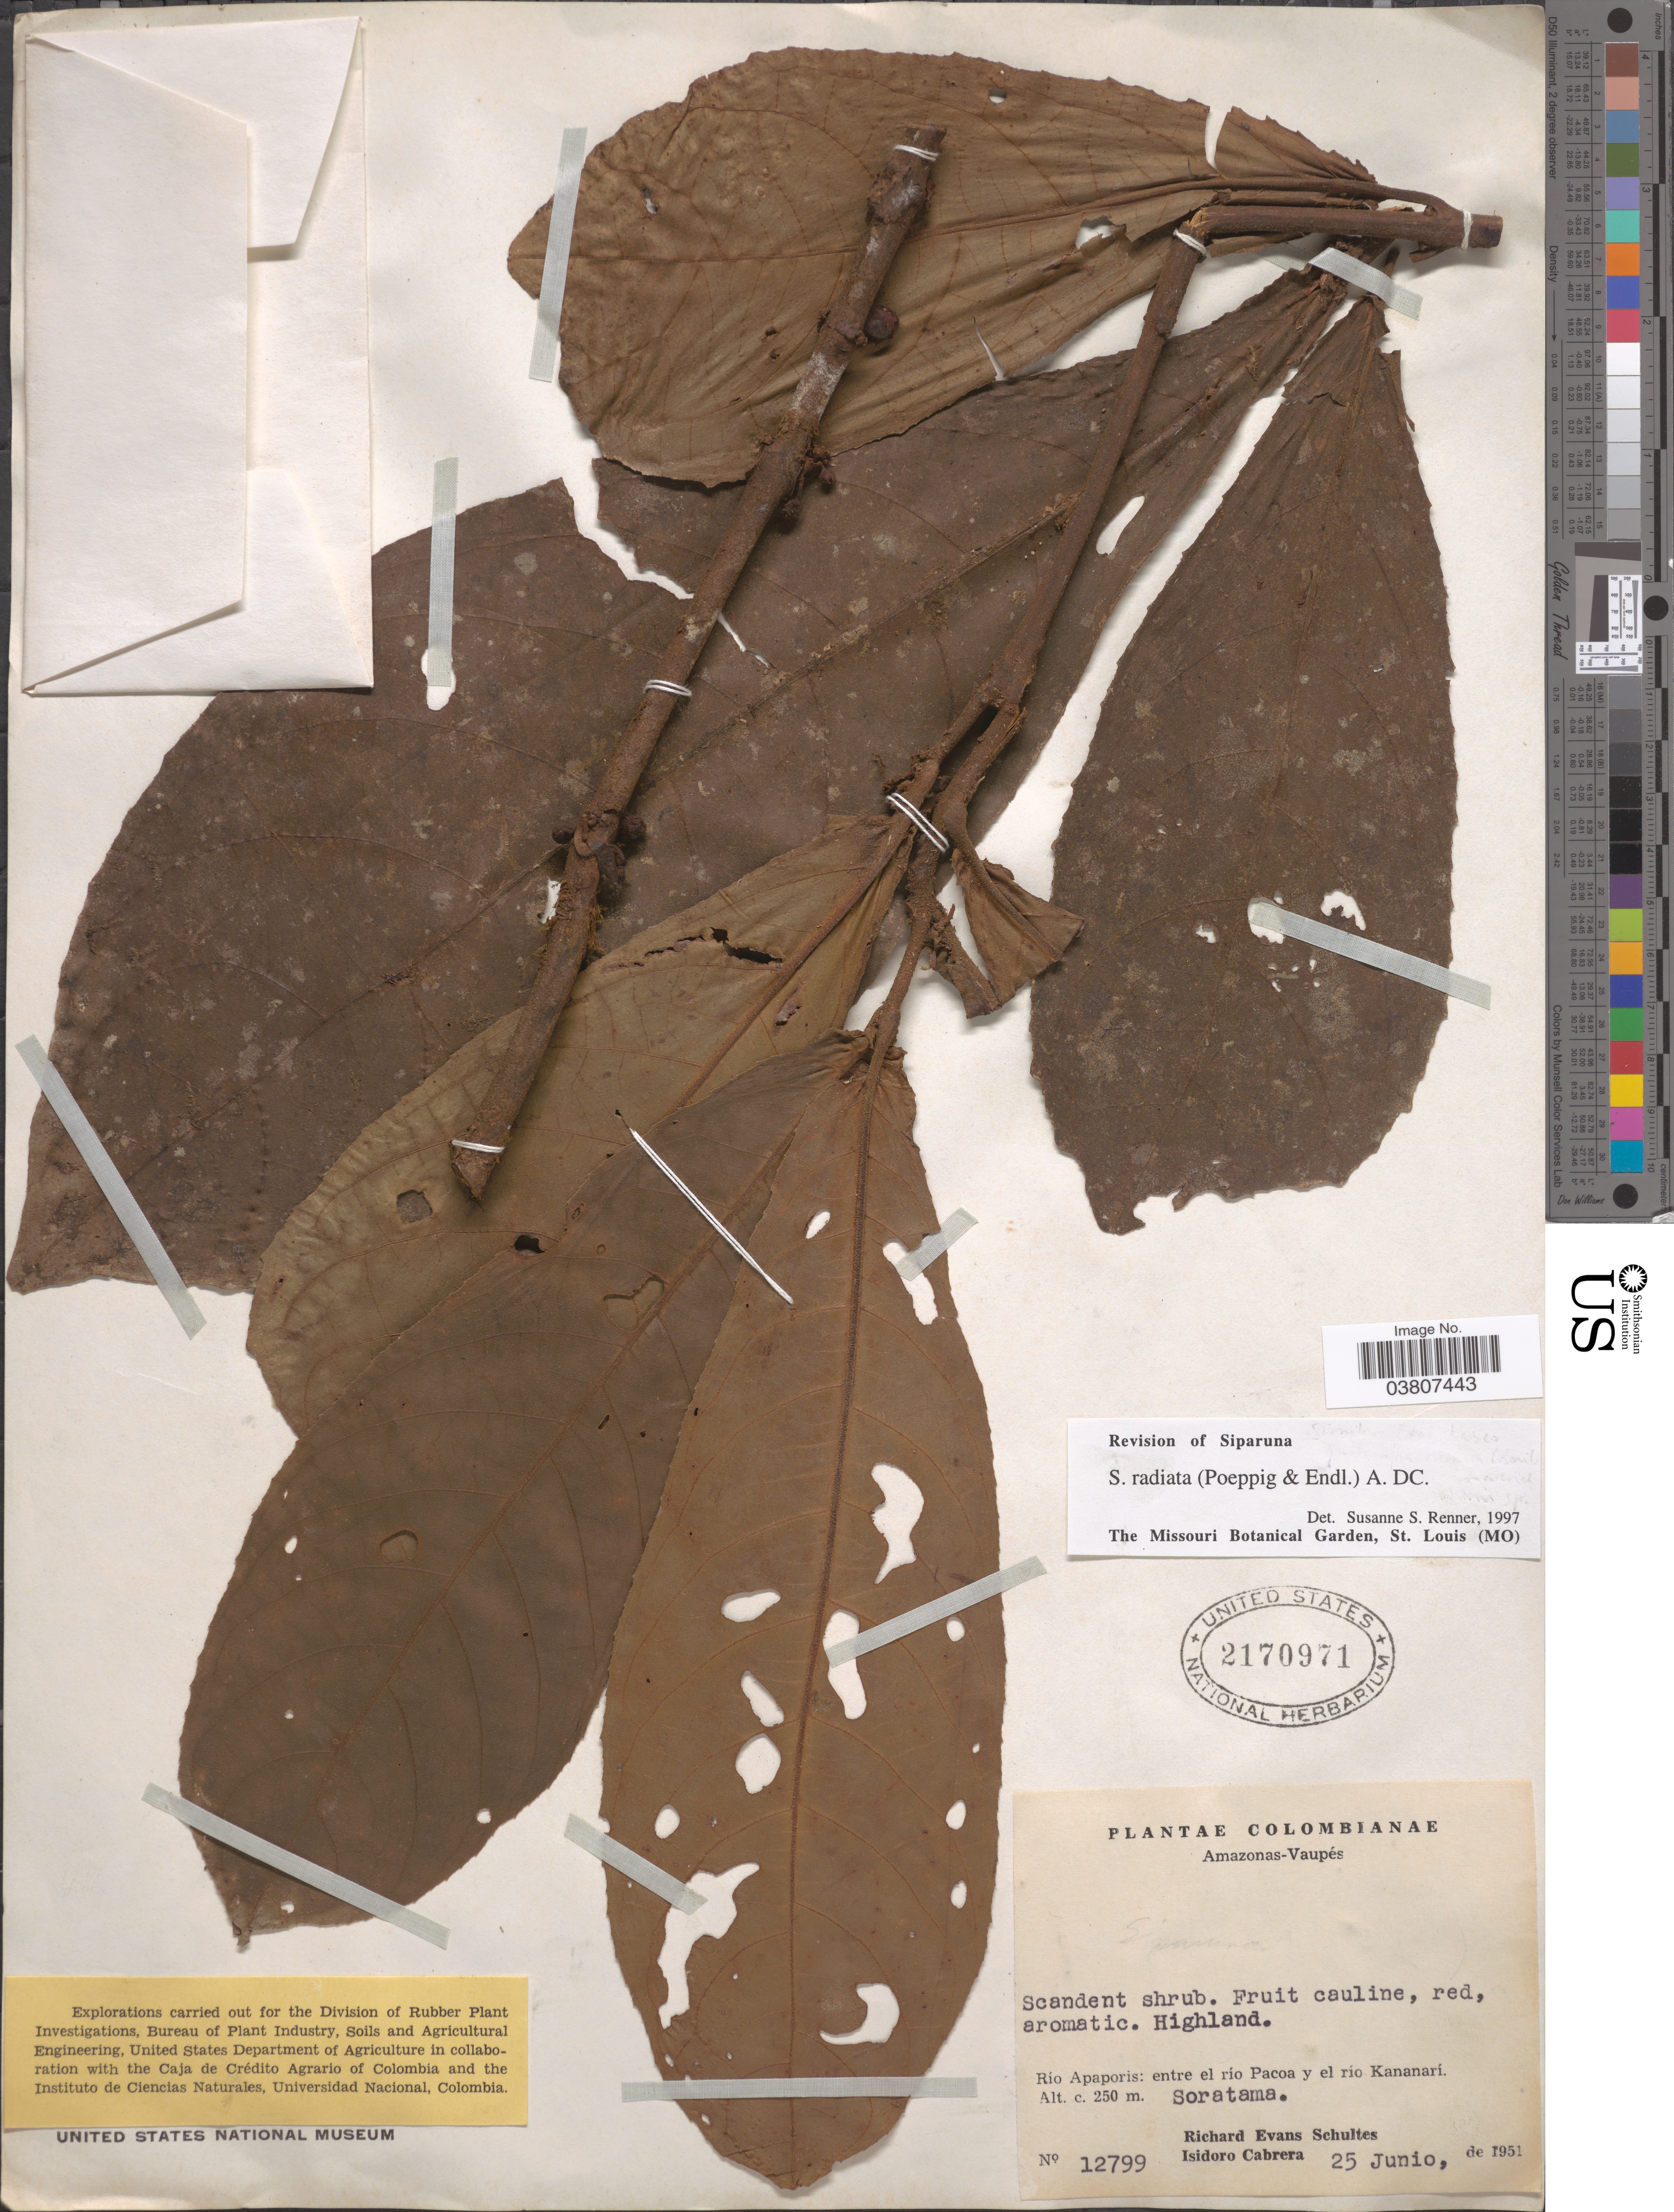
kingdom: Plantae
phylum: Tracheophyta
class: Magnoliopsida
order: Laurales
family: Siparunaceae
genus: Siparuna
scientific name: Siparuna sessiliflora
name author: (Kunth) A. DC.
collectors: R. E. Schultes & I. Cabrera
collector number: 12799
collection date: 1951-06-25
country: Colombia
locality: Amazonas-Vaupés. Río Apaporis: entre el río Pacoa y el río Kananarí. Soratama.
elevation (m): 250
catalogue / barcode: US 2170971